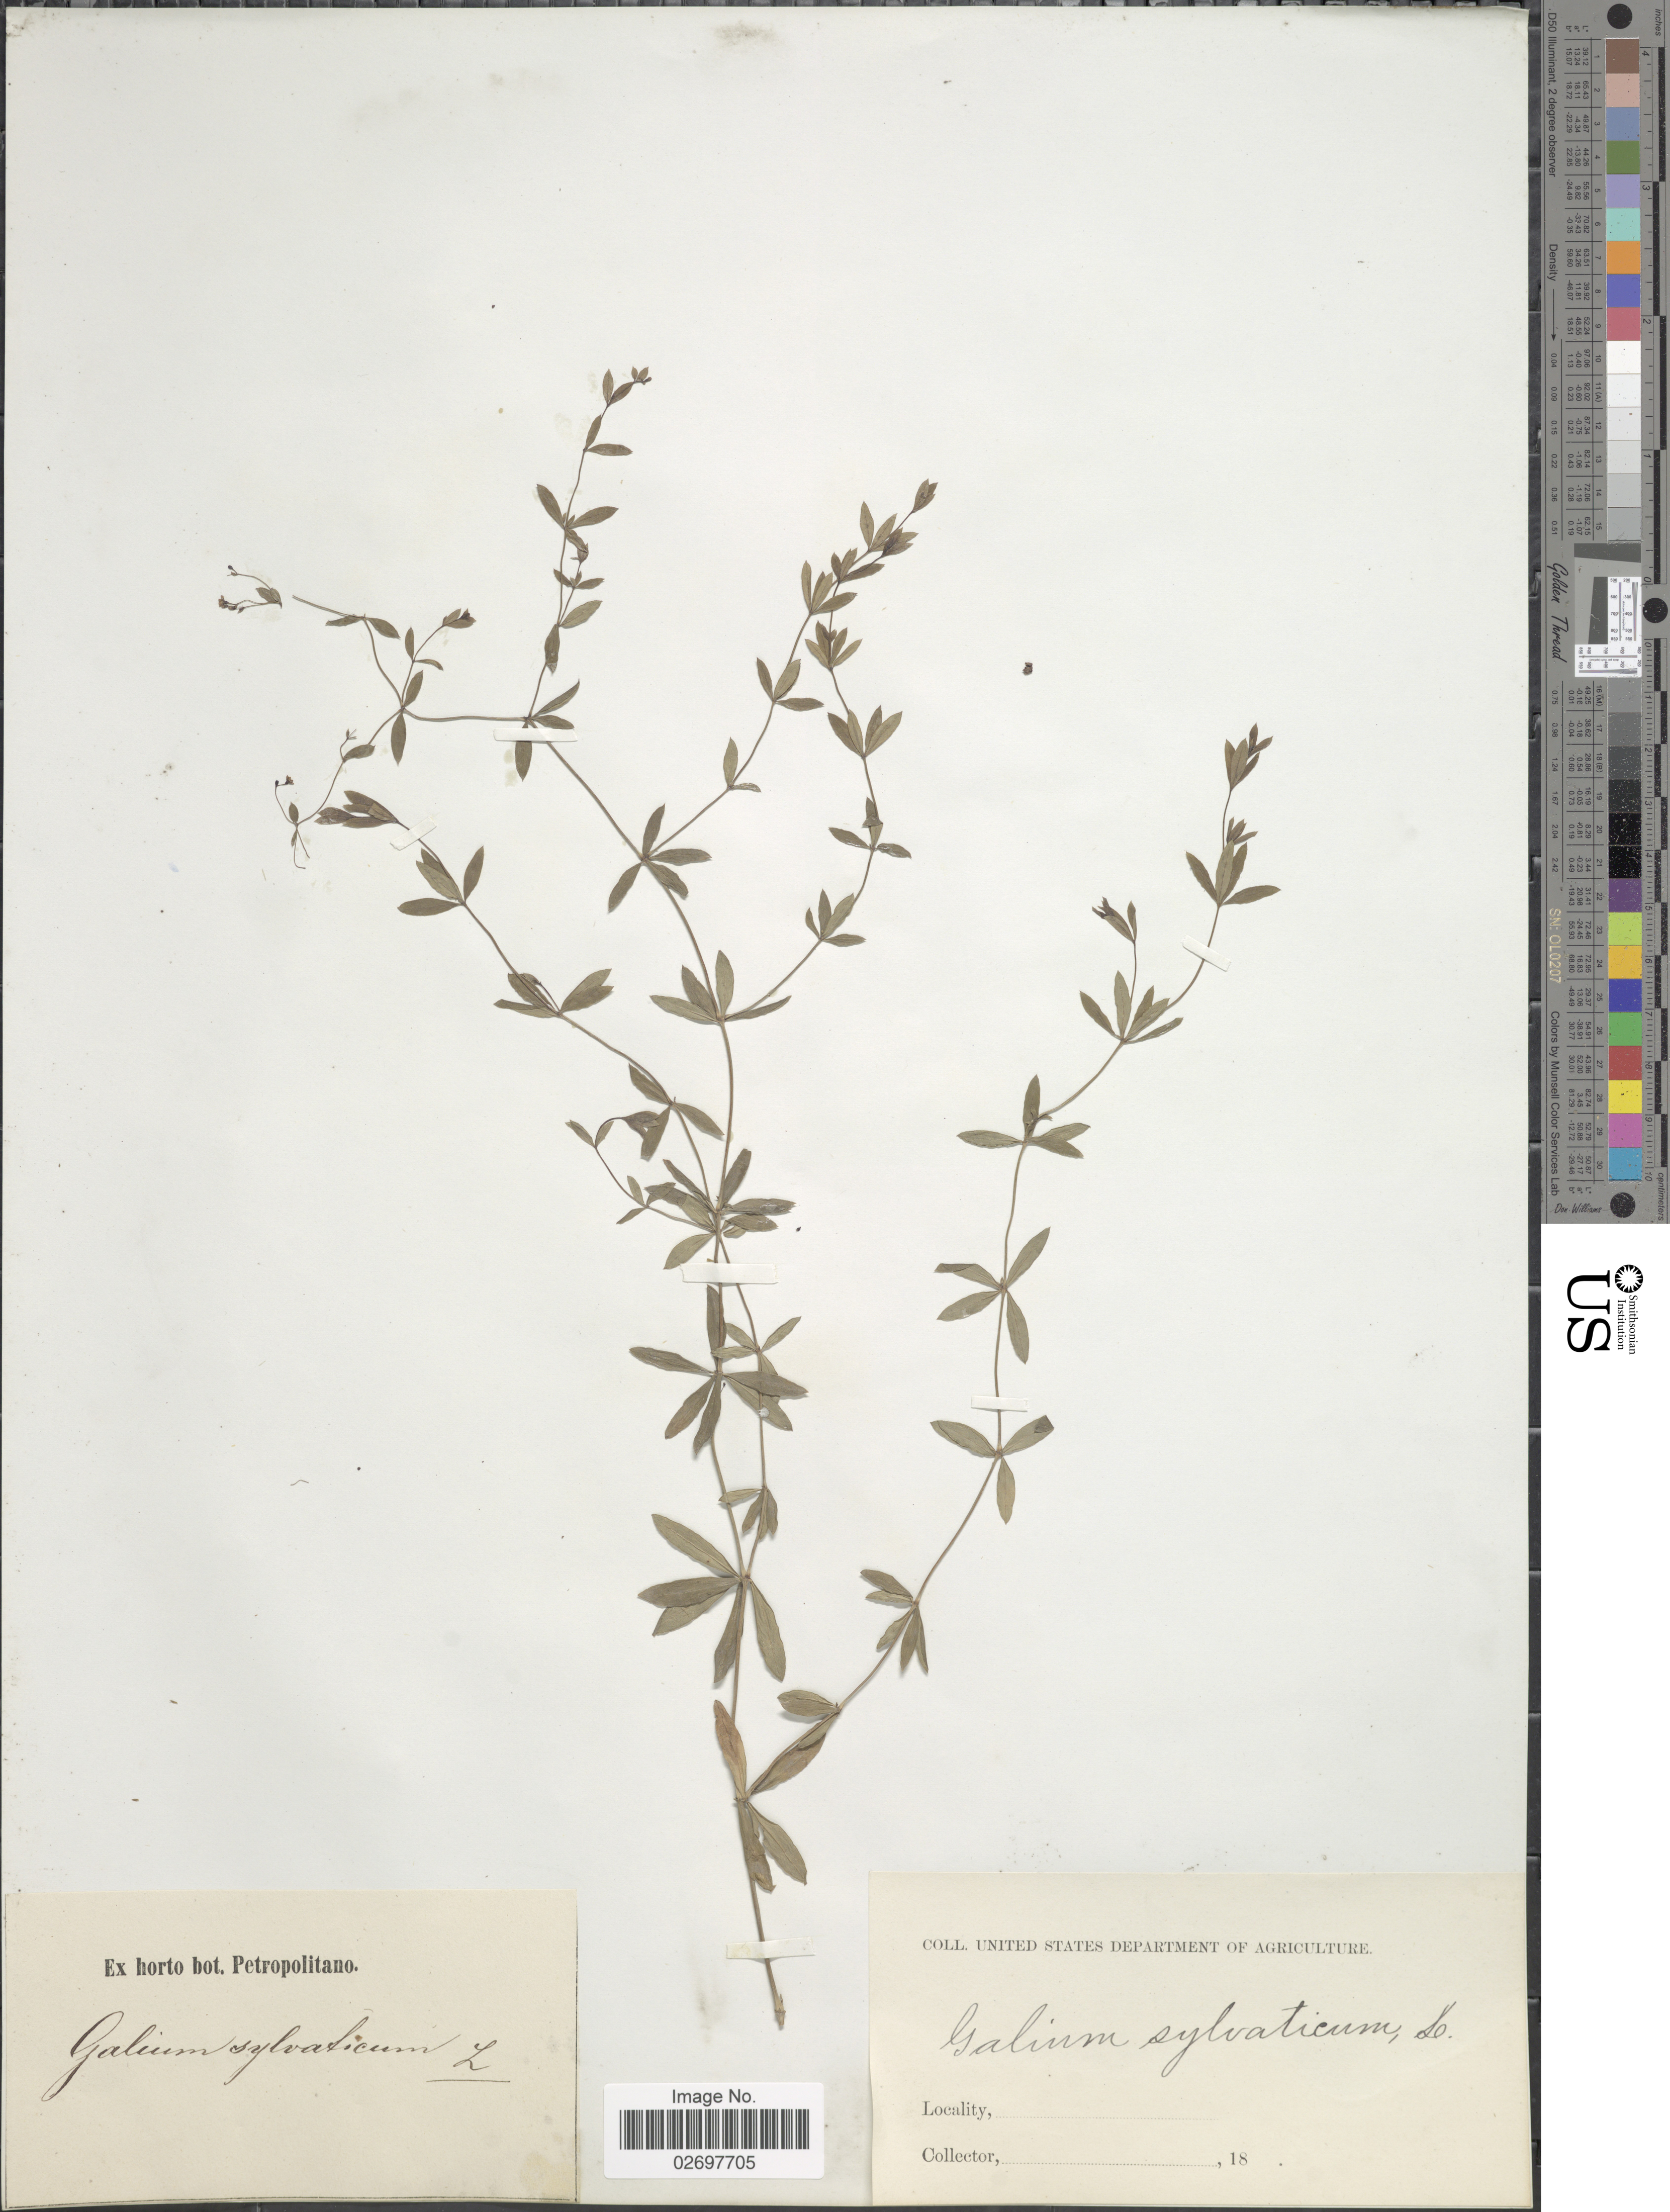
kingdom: Plantae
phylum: Tracheophyta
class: Magnoliopsida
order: Gentianales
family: Rubiaceae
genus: Galium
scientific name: Galium silvaticum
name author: L.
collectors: ex Horto Bot. Petropolitano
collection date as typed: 18